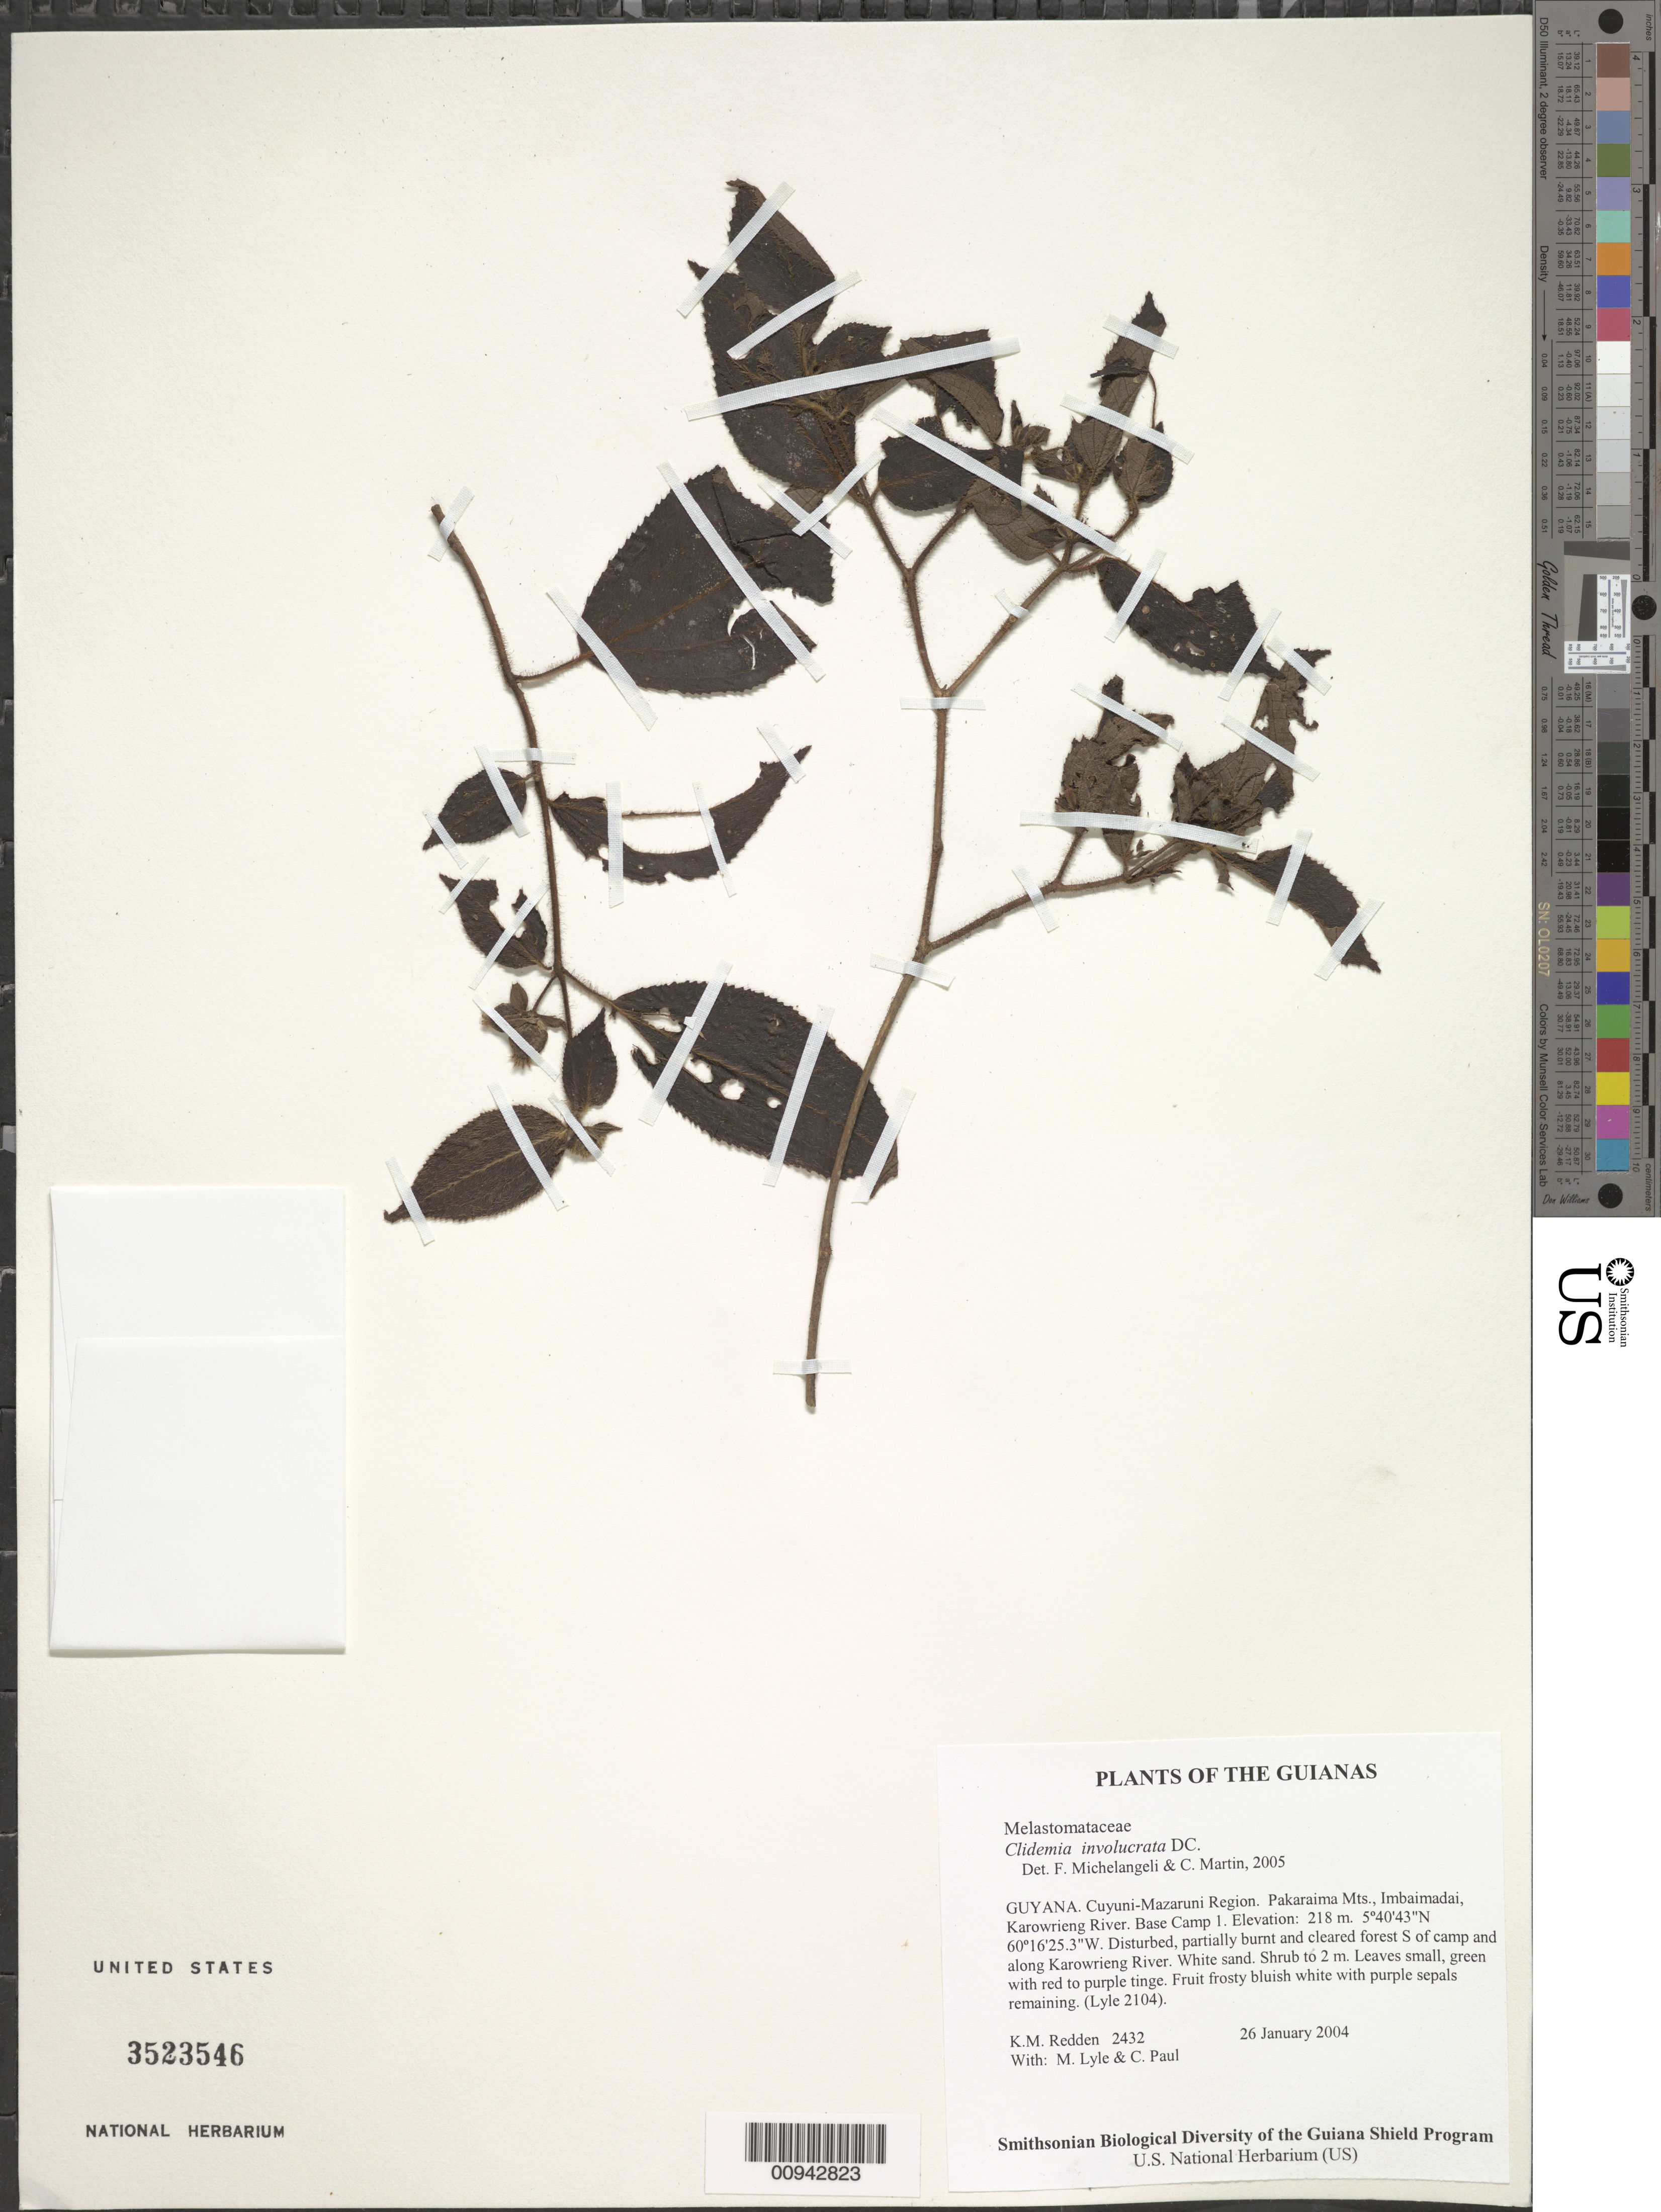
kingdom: Plantae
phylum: Tracheophyta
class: Magnoliopsida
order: Myrtales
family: Melastomataceae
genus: Clidemia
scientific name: Clidemia involucrata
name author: DC.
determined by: Michelangeli, F. A.; Martin, C.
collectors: K. M. Redden, M. Lyle & C. Paul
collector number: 2432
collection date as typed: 26 January 2004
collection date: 2004-01-26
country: Guyana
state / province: Cuyuni-Mazaruni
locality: Pakaraima Mts., Imbaimadai, Karowrieng River. Base Camp 1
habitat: Disturbed, partially burnt and cleared forest S of camp and along Karowrieng River. White sand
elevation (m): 218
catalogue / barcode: US 3523546